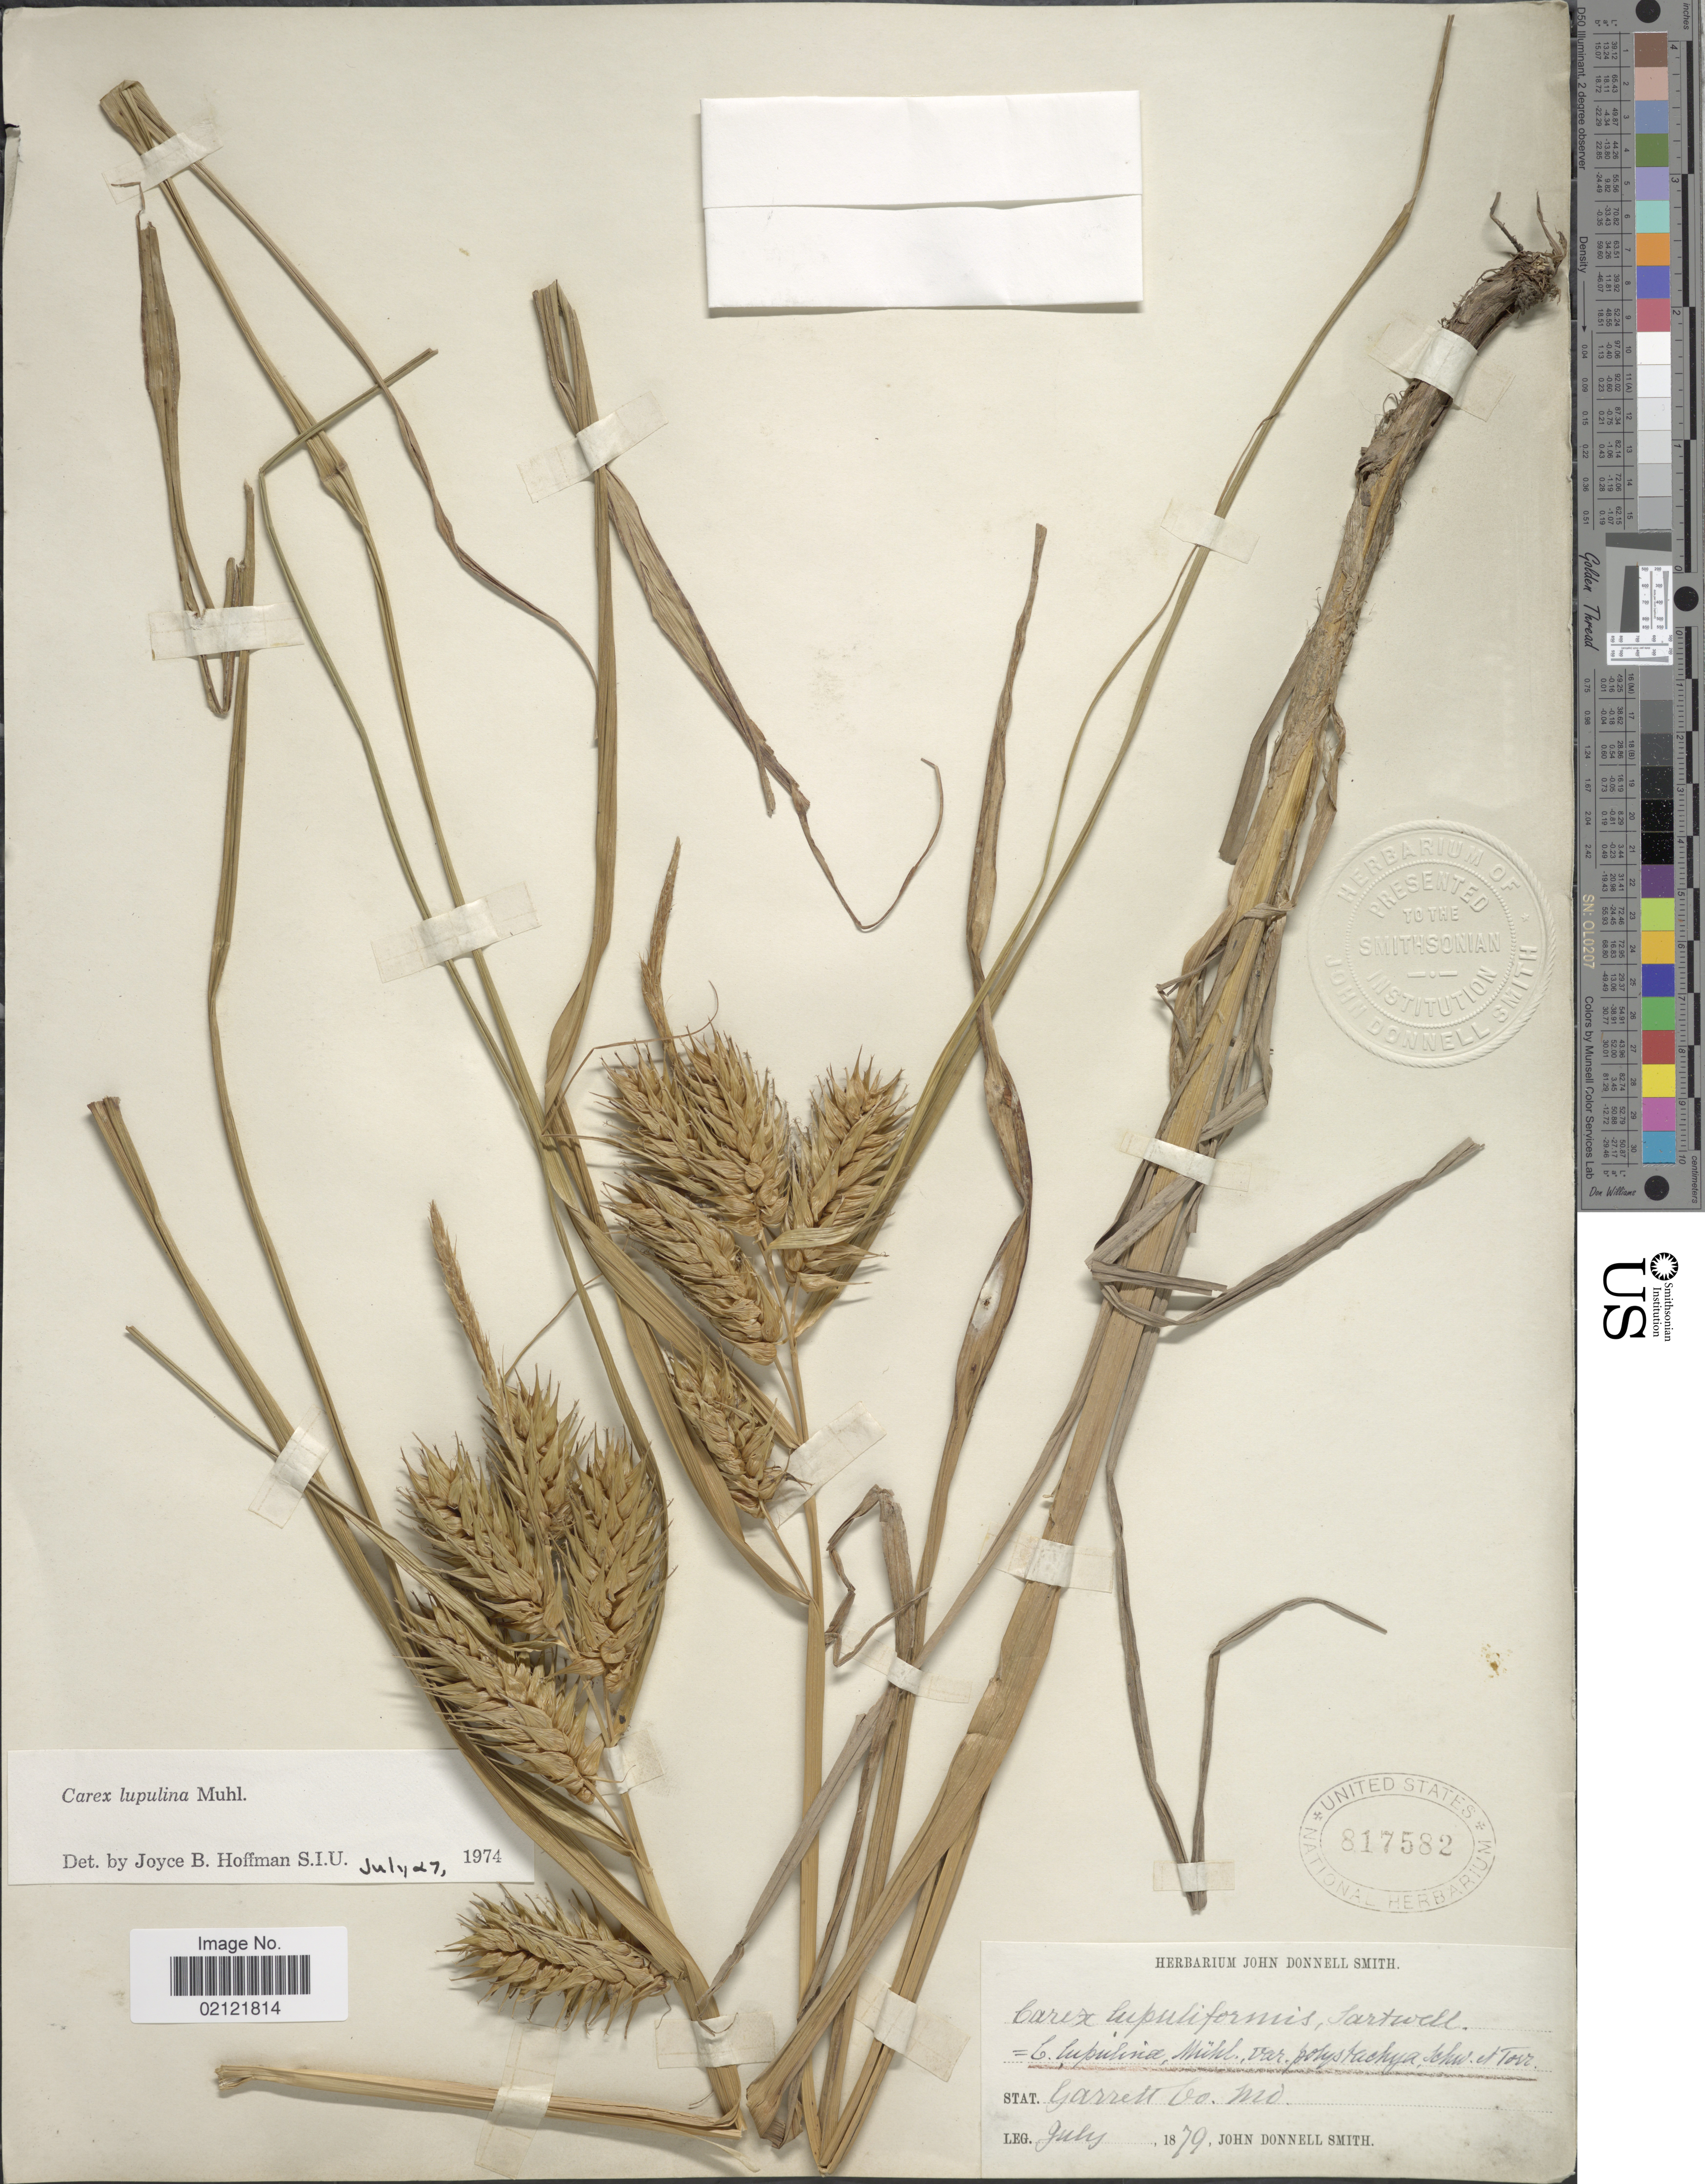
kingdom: Plantae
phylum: Tracheophyta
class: Liliopsida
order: Poales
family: Cyperaceae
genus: Carex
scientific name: Carex lupulina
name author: Muhl. ex Willd.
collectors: J. Donnell Smith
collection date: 1879-07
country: United States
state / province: Maryland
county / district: Garrett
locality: Garrett Co.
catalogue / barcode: US 817582